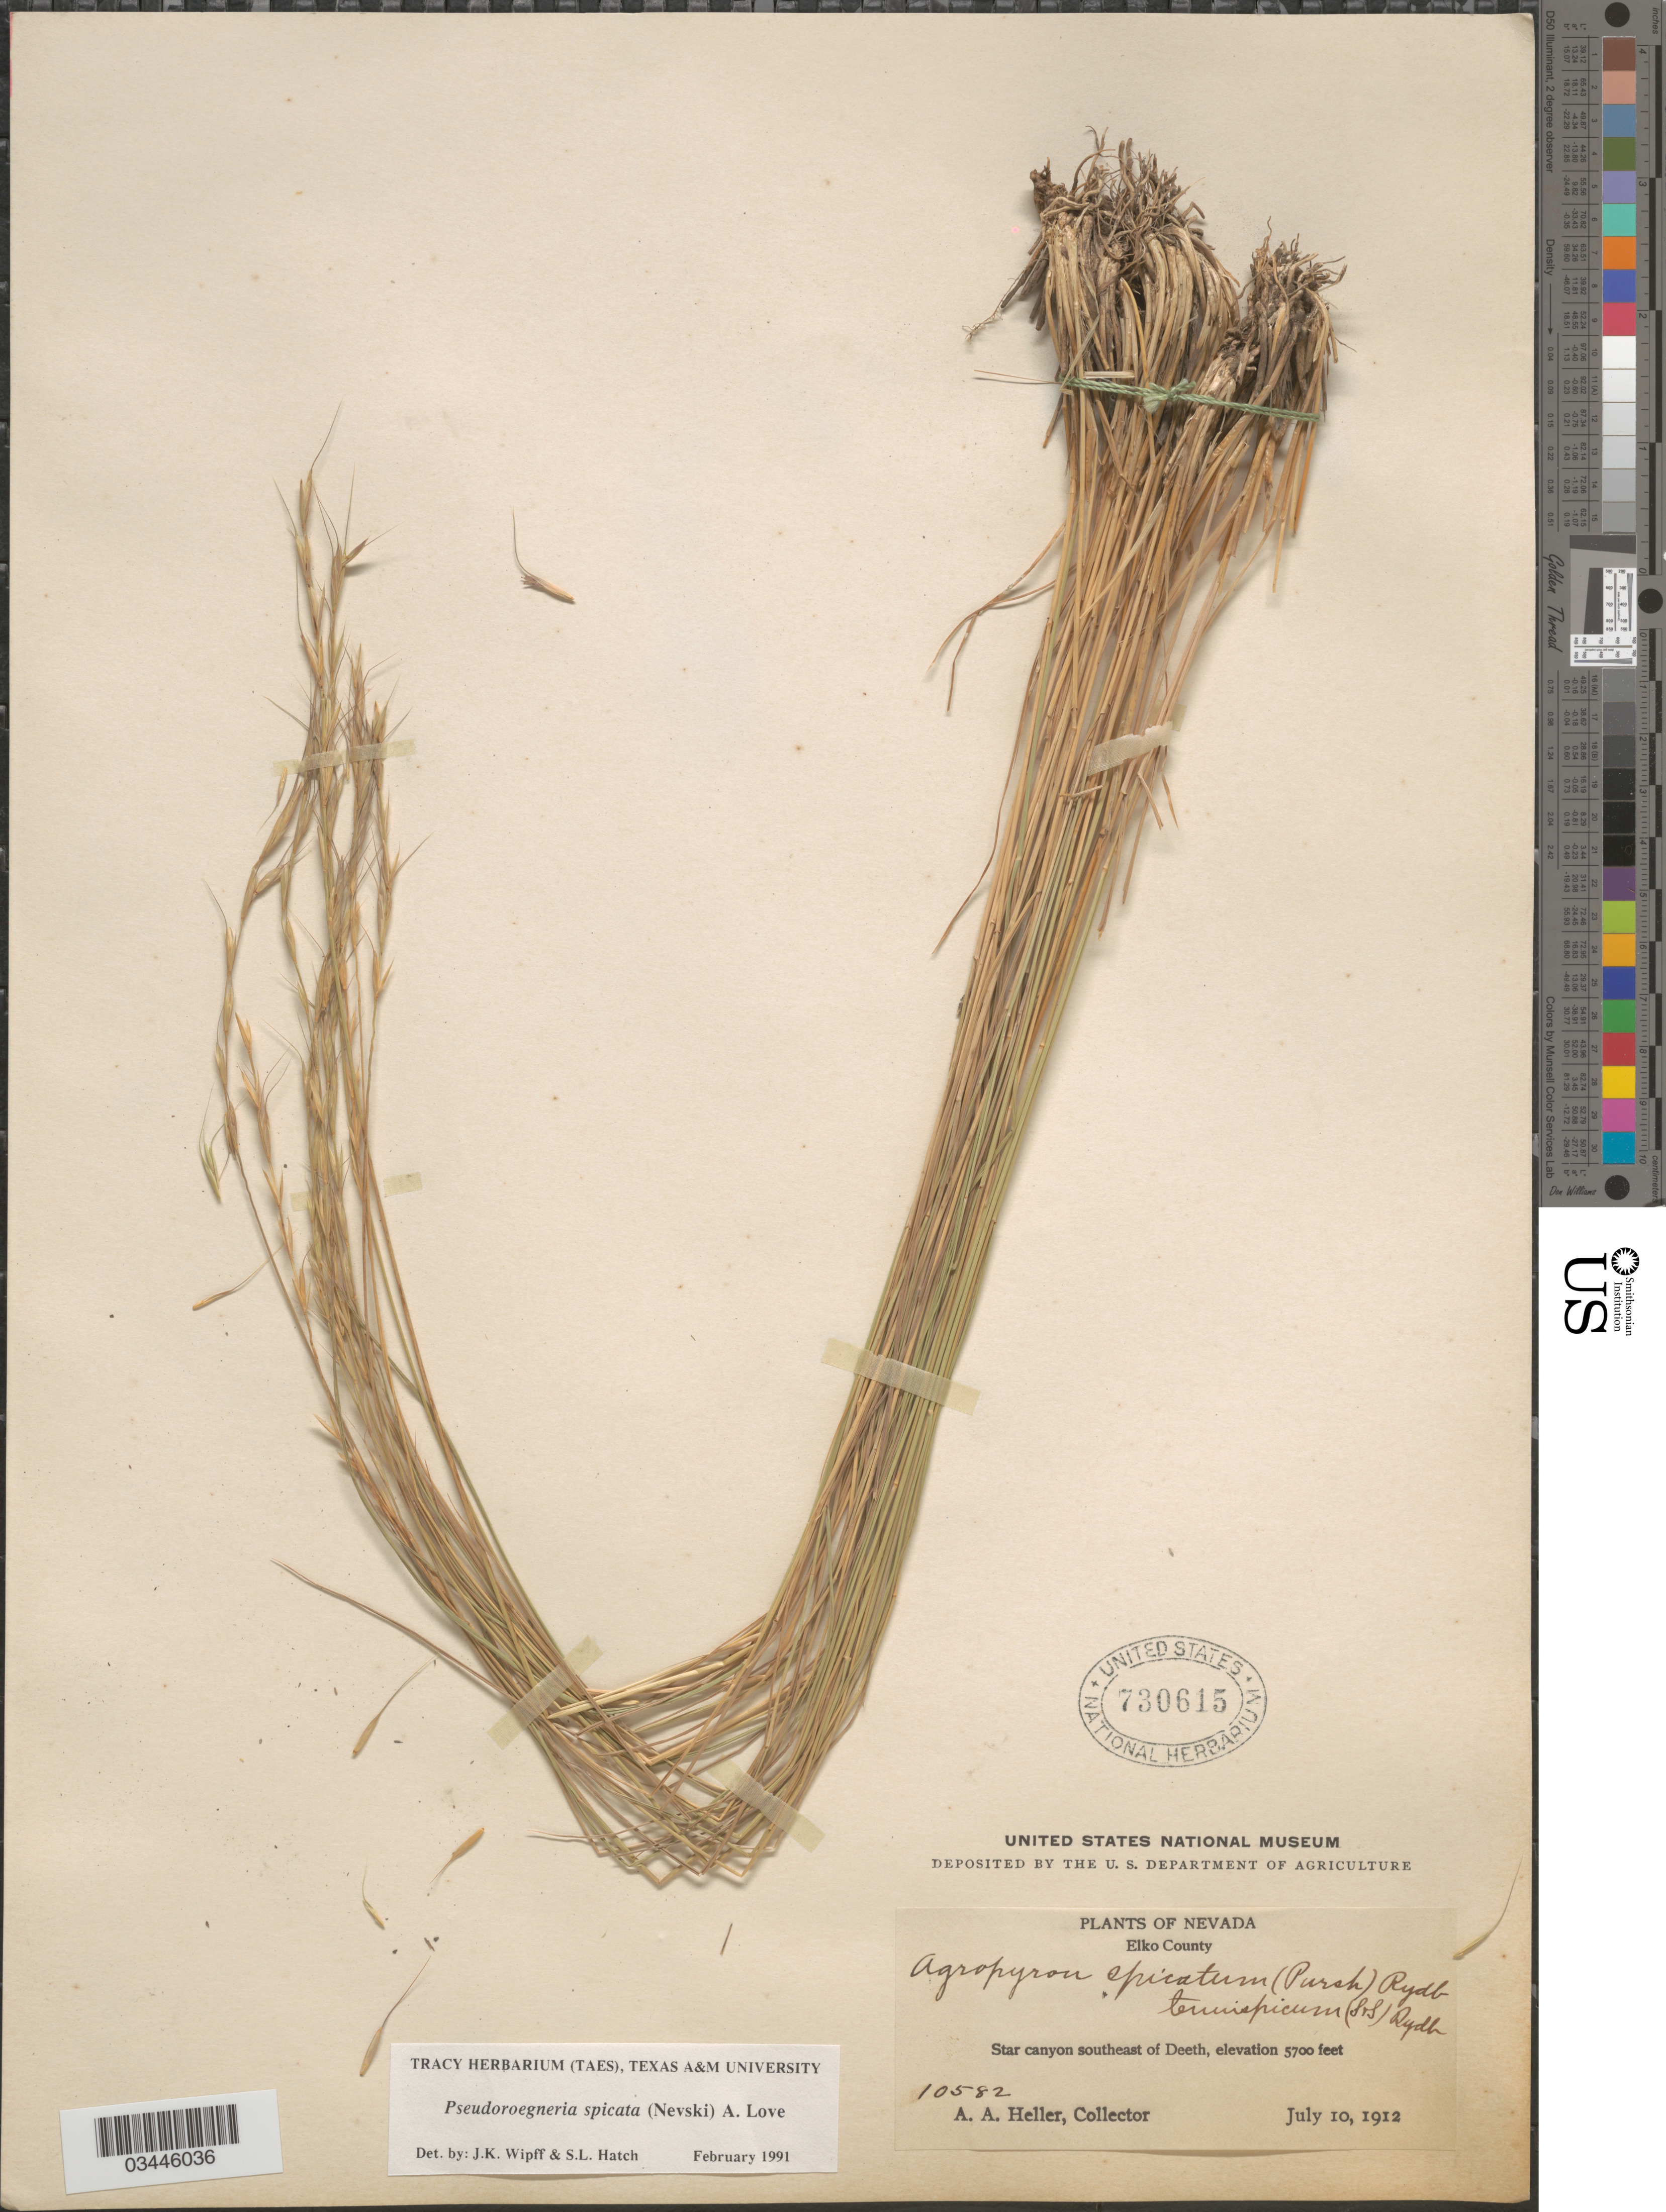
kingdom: Plantae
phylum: Tracheophyta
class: Liliopsida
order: Poales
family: Poaceae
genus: Pseudoroegneria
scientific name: Pseudoroegneria spicata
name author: (Pursh) Á. Löve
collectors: A. A. Heller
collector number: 10582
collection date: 1912-07-10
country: United States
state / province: Nevada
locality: Elko County. Star canyon southeast of Deeth.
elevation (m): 1737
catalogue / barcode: US 730615